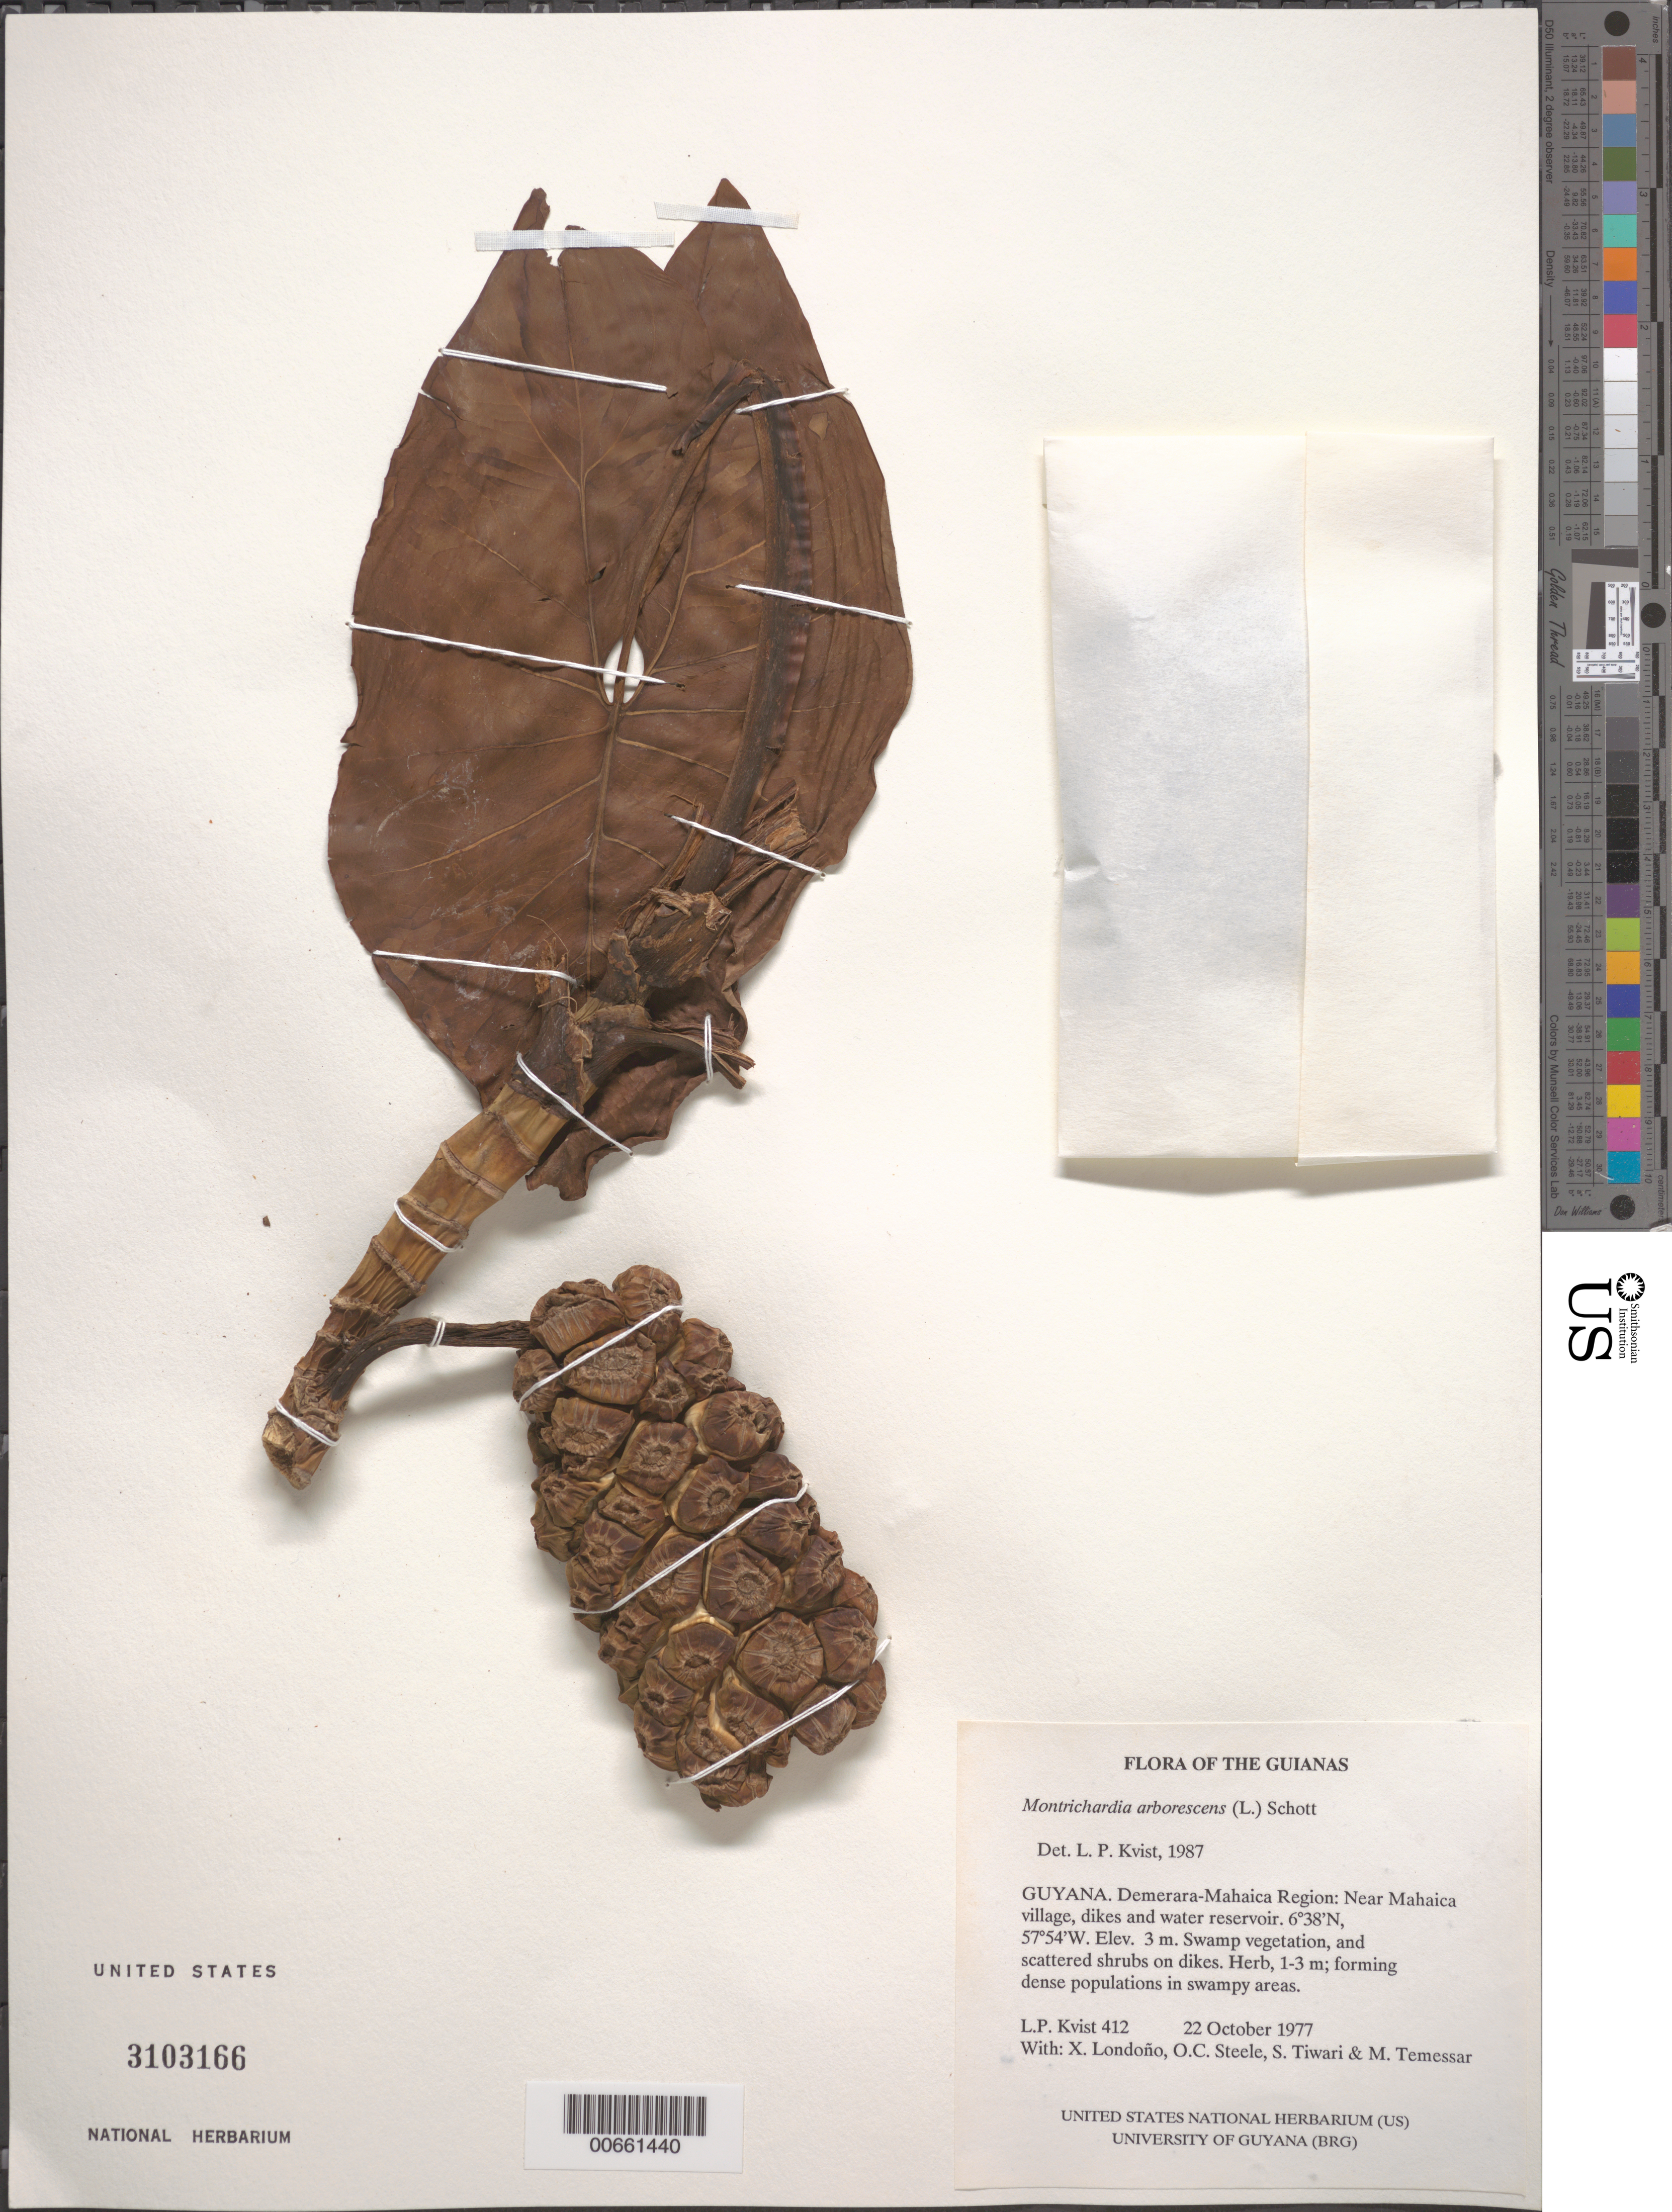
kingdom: Plantae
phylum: Tracheophyta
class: Liliopsida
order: Alismatales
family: Araceae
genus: Montrichardia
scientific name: Montrichardia arborescens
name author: (L.) Schott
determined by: Kvist, L. P., (US), Smithsonian Institution - National Museum of Natural History (UNITED STATES)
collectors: L. P. Kvist, X. Londoño, O. C. Steele, S. Tiwari & M. Tamessar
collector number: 412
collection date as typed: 22 October 1987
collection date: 1987-10-22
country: Guyana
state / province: Demerara-Mahaica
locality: Near Mahaica village, dikes and water reservoir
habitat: Swamp vegetation, and scattered shrubs on dikes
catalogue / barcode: US 3103166